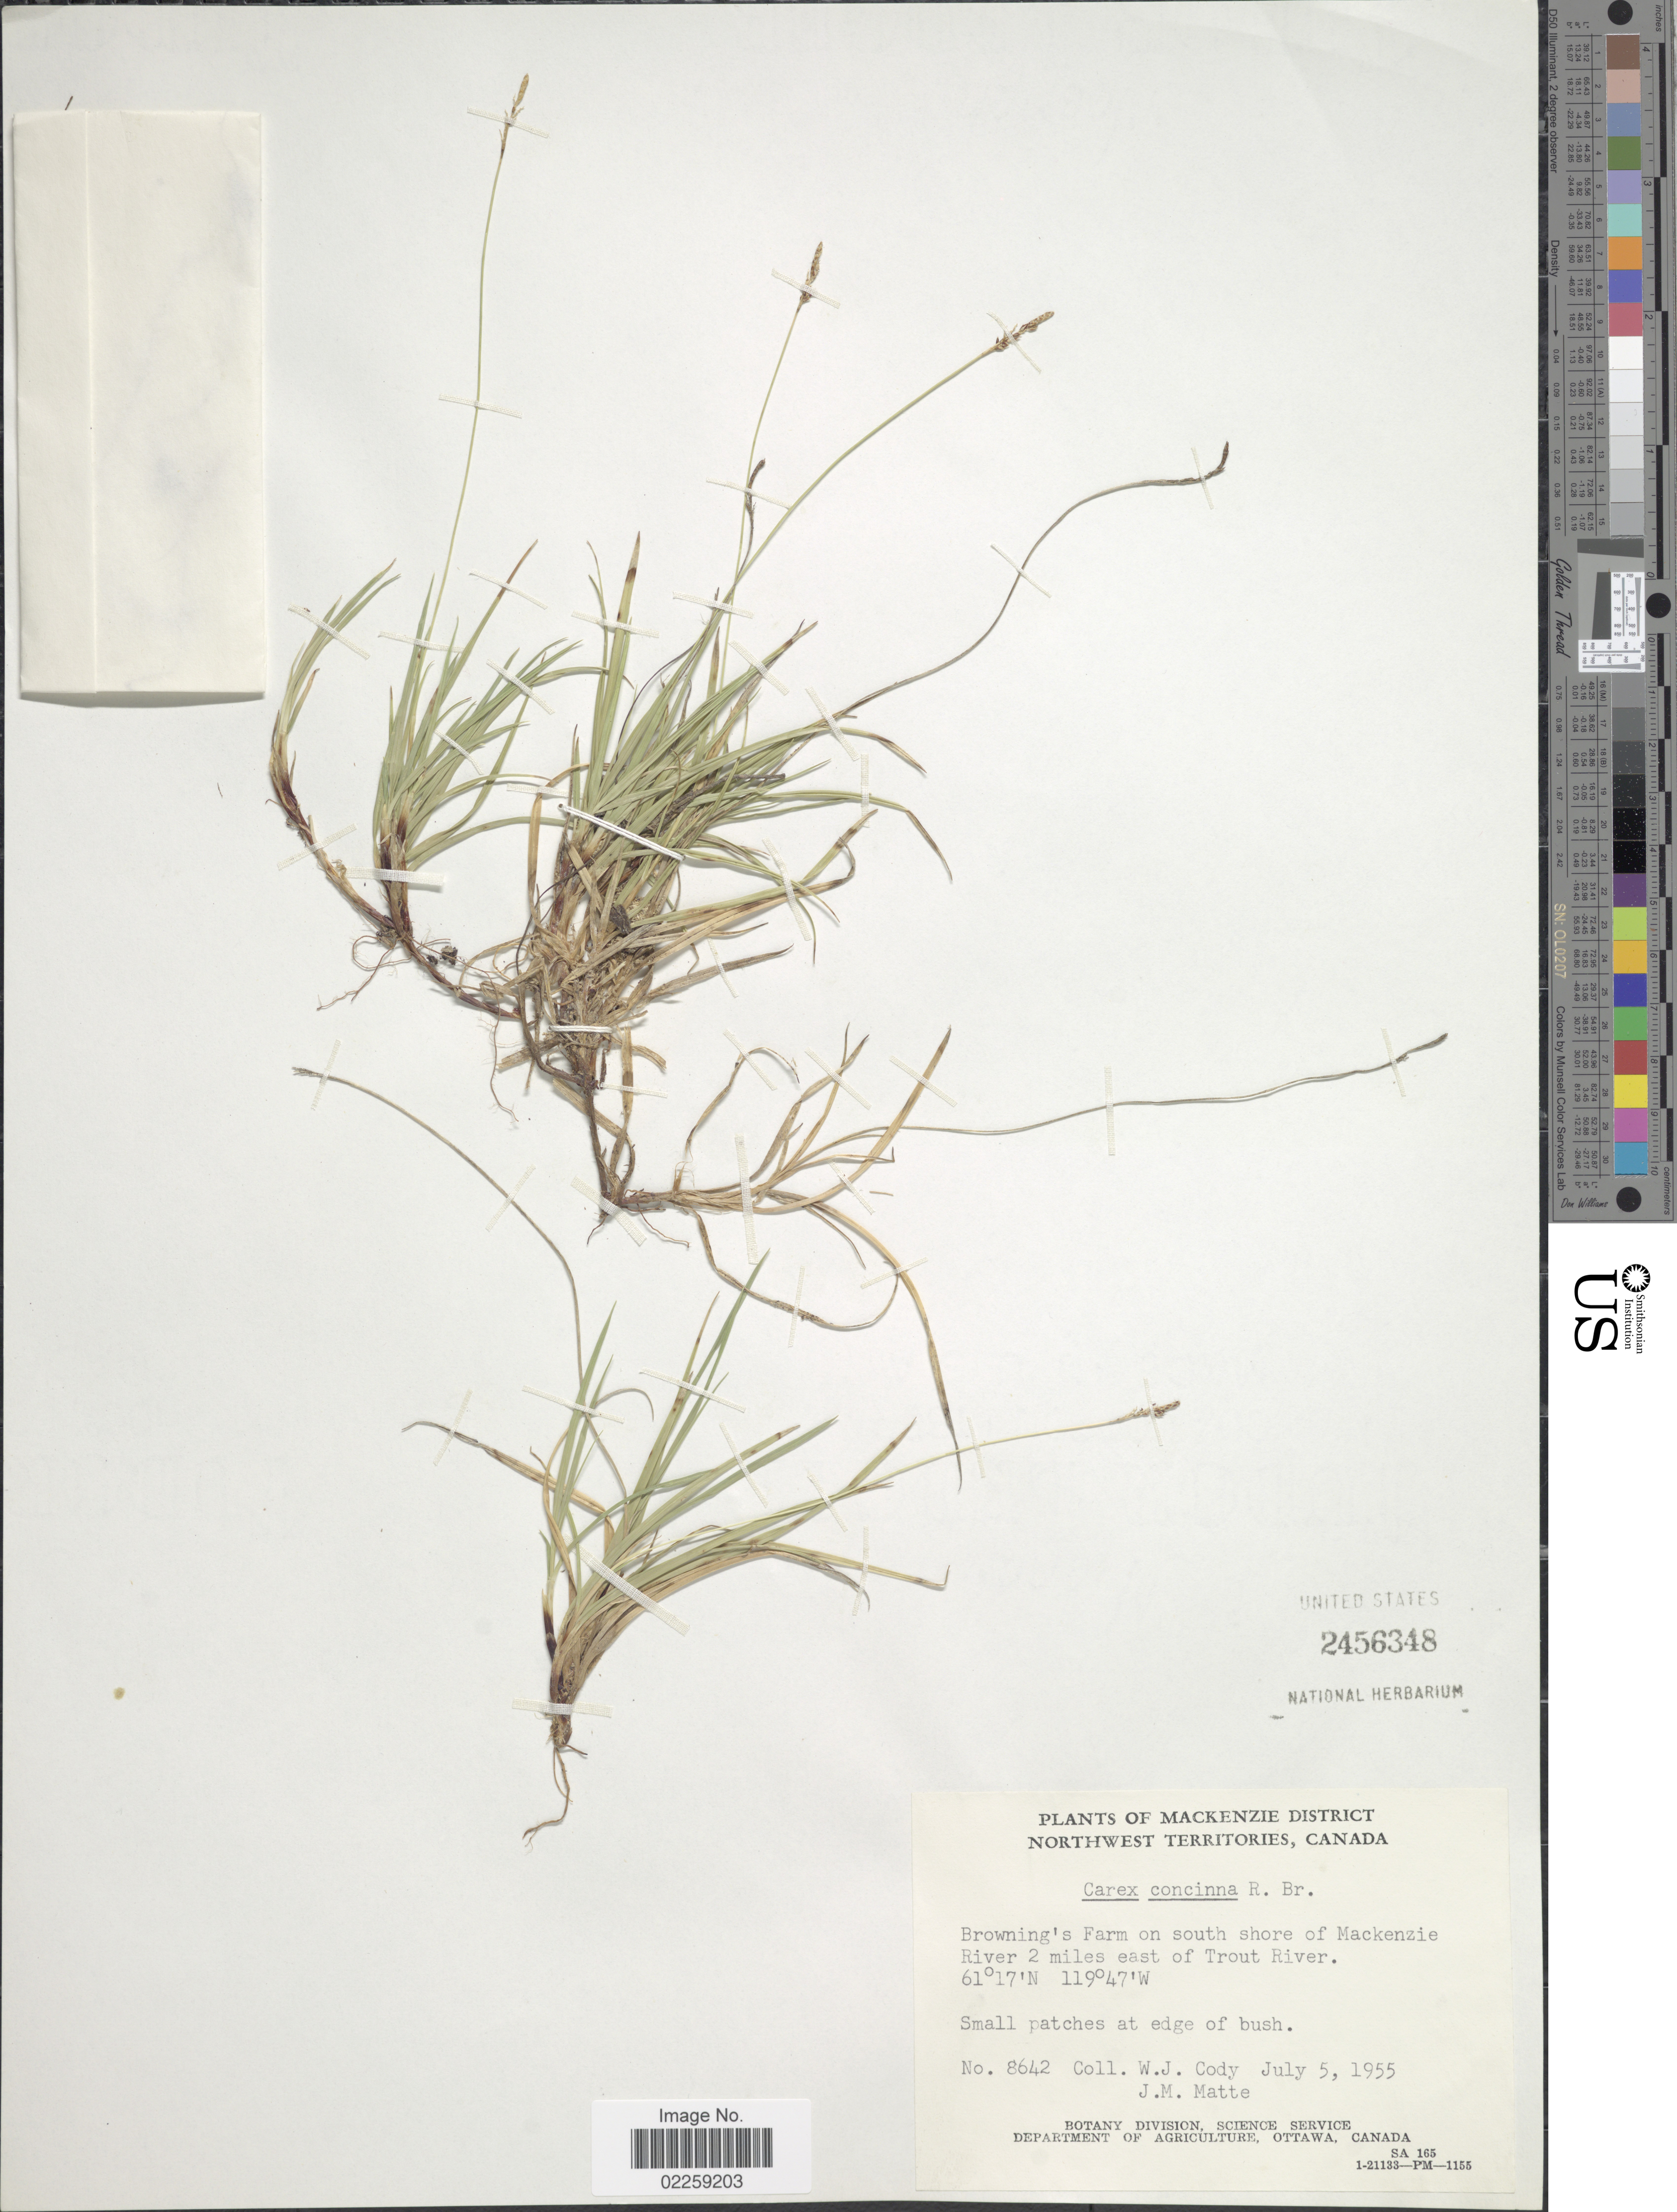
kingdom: Plantae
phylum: Tracheophyta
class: Liliopsida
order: Poales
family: Cyperaceae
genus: Carex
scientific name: Carex concinna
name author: R. Br.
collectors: W. Cody & J. Matte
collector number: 8642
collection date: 1955-07-05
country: Canada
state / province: Northwest Territories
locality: MacKenzie District. Browning's Farm on south shore of MacKenzie River 2 miles east of Trout River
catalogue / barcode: US 2456348